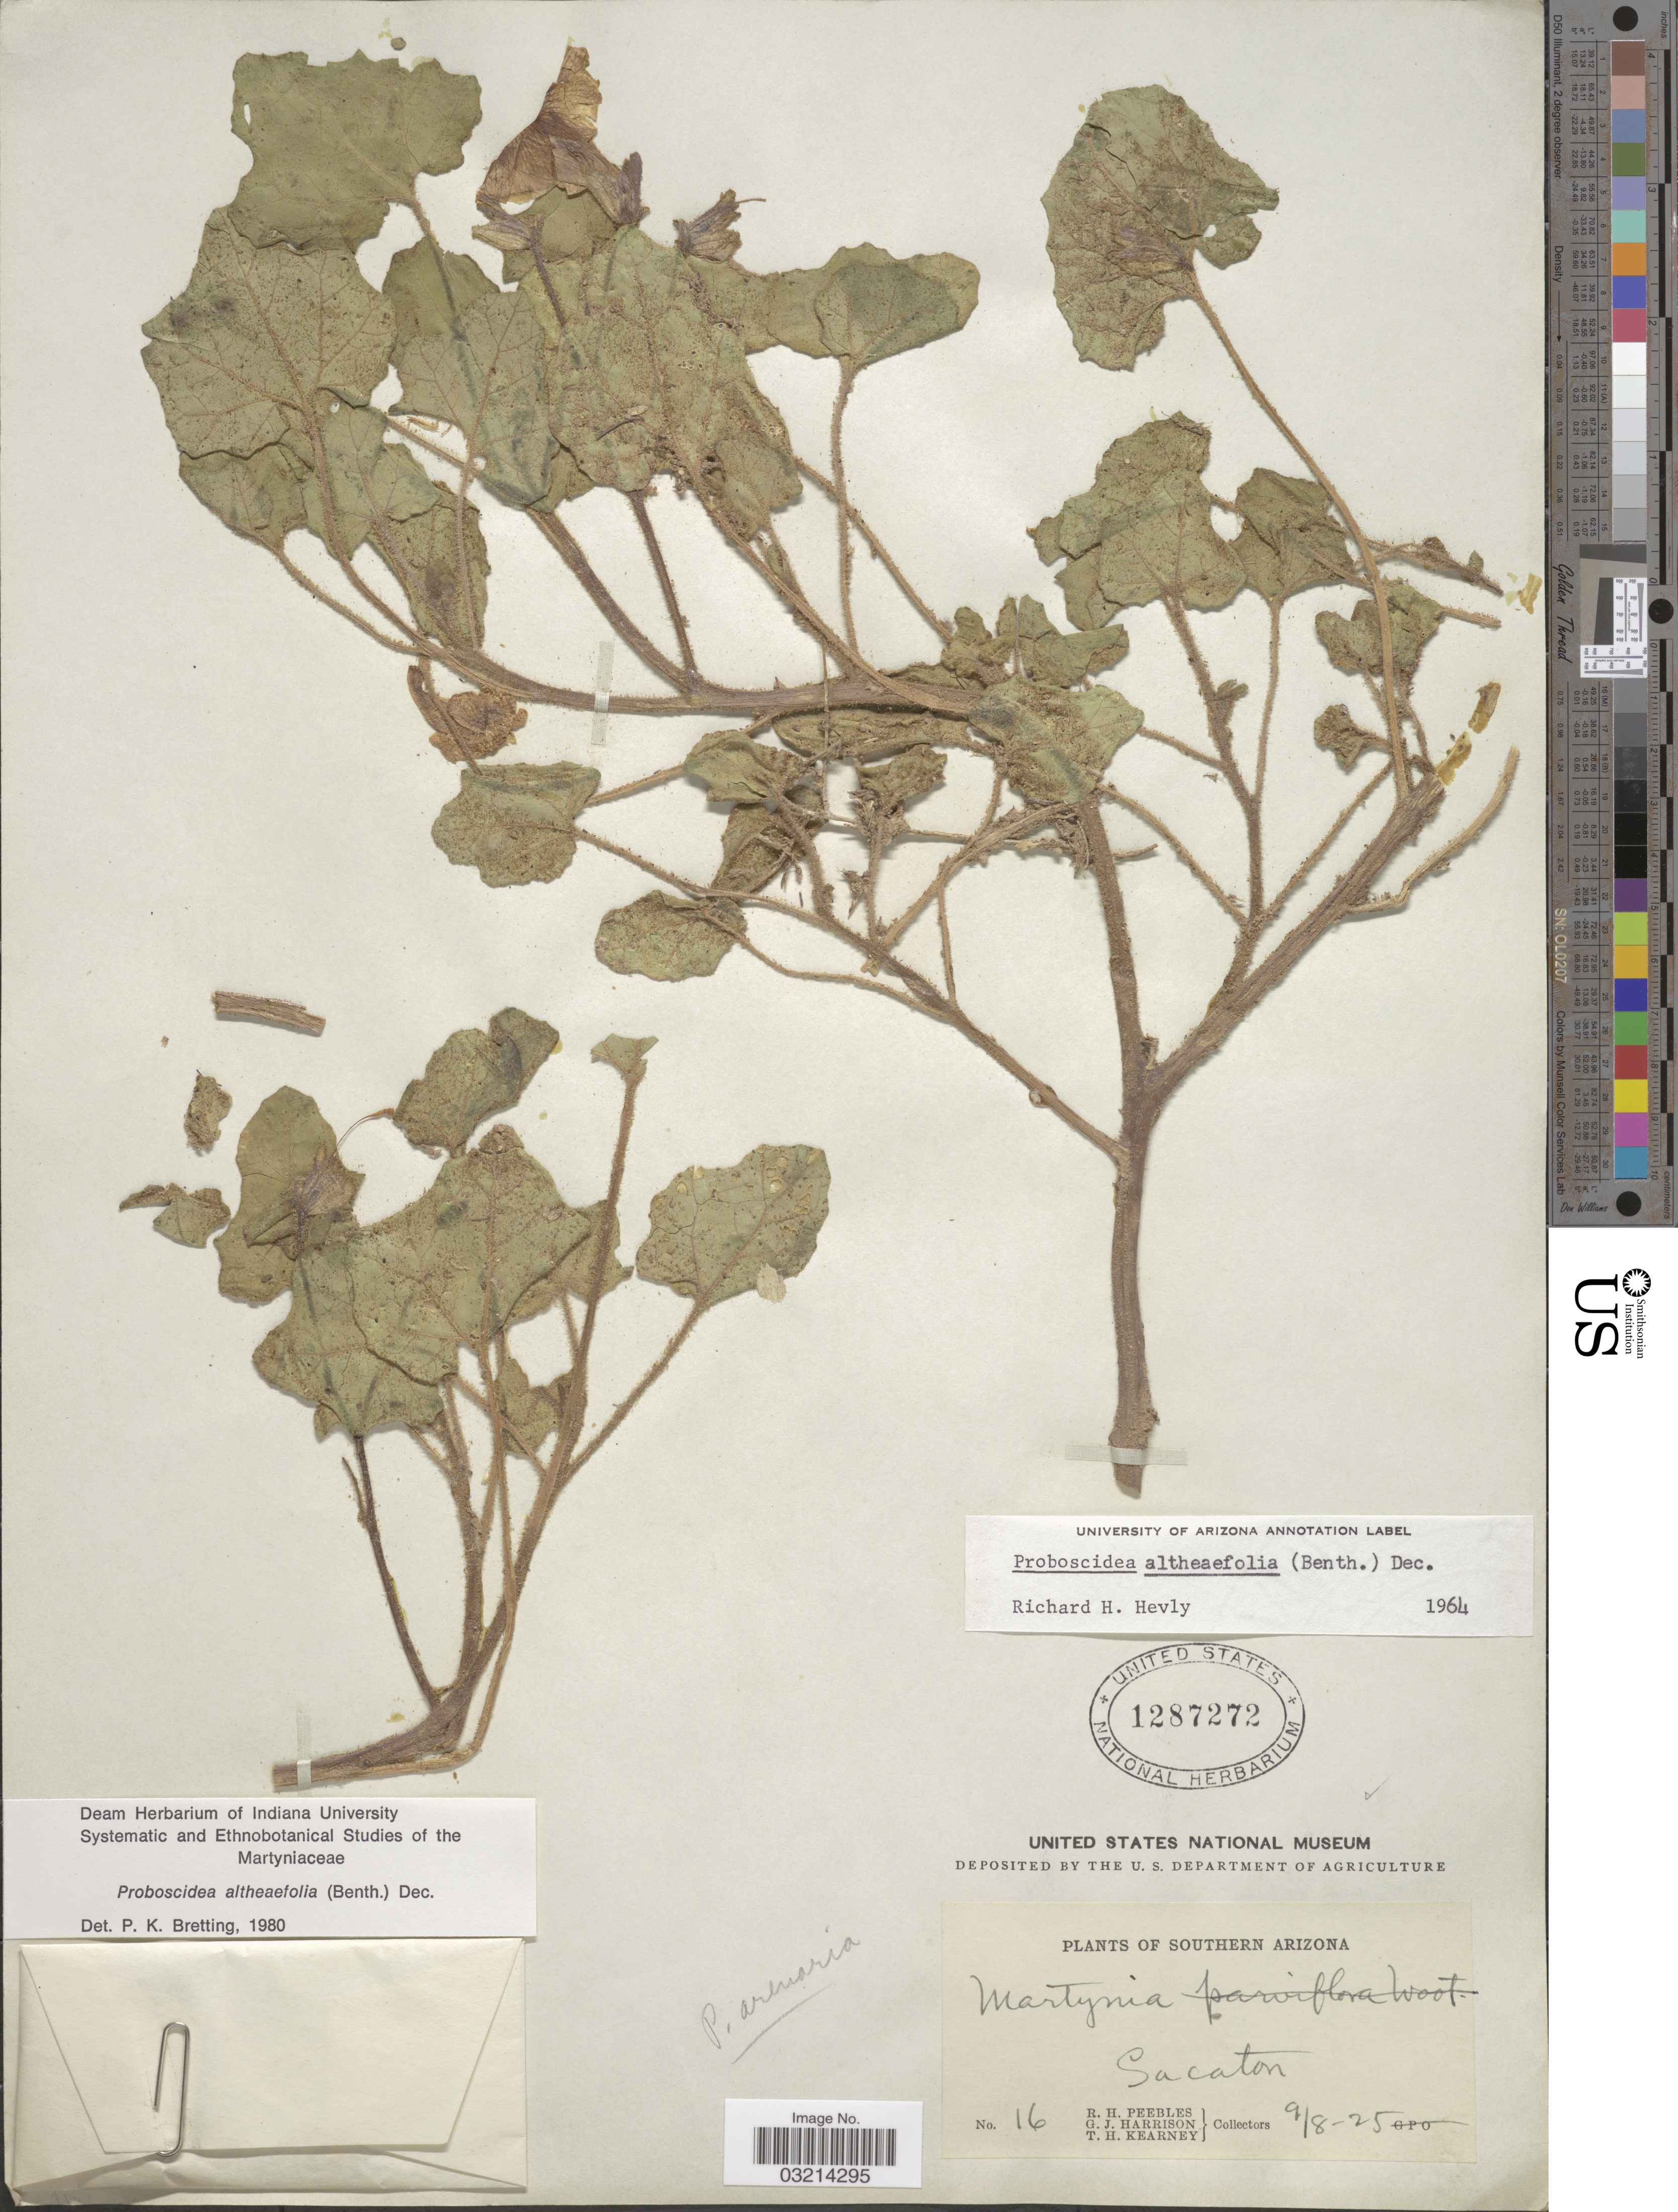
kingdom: Plantae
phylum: Tracheophyta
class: Magnoliopsida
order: Lamiales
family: Martyniaceae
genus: Proboscidea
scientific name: Proboscidea louisianica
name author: Thell.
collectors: R. H. Peebles, G. J. Harrison & T. H. Kearney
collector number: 16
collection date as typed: Transcribed d/m/y: 8/9/25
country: United States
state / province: Arizona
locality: Southern Arizona. Sacaton.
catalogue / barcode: US 1287272